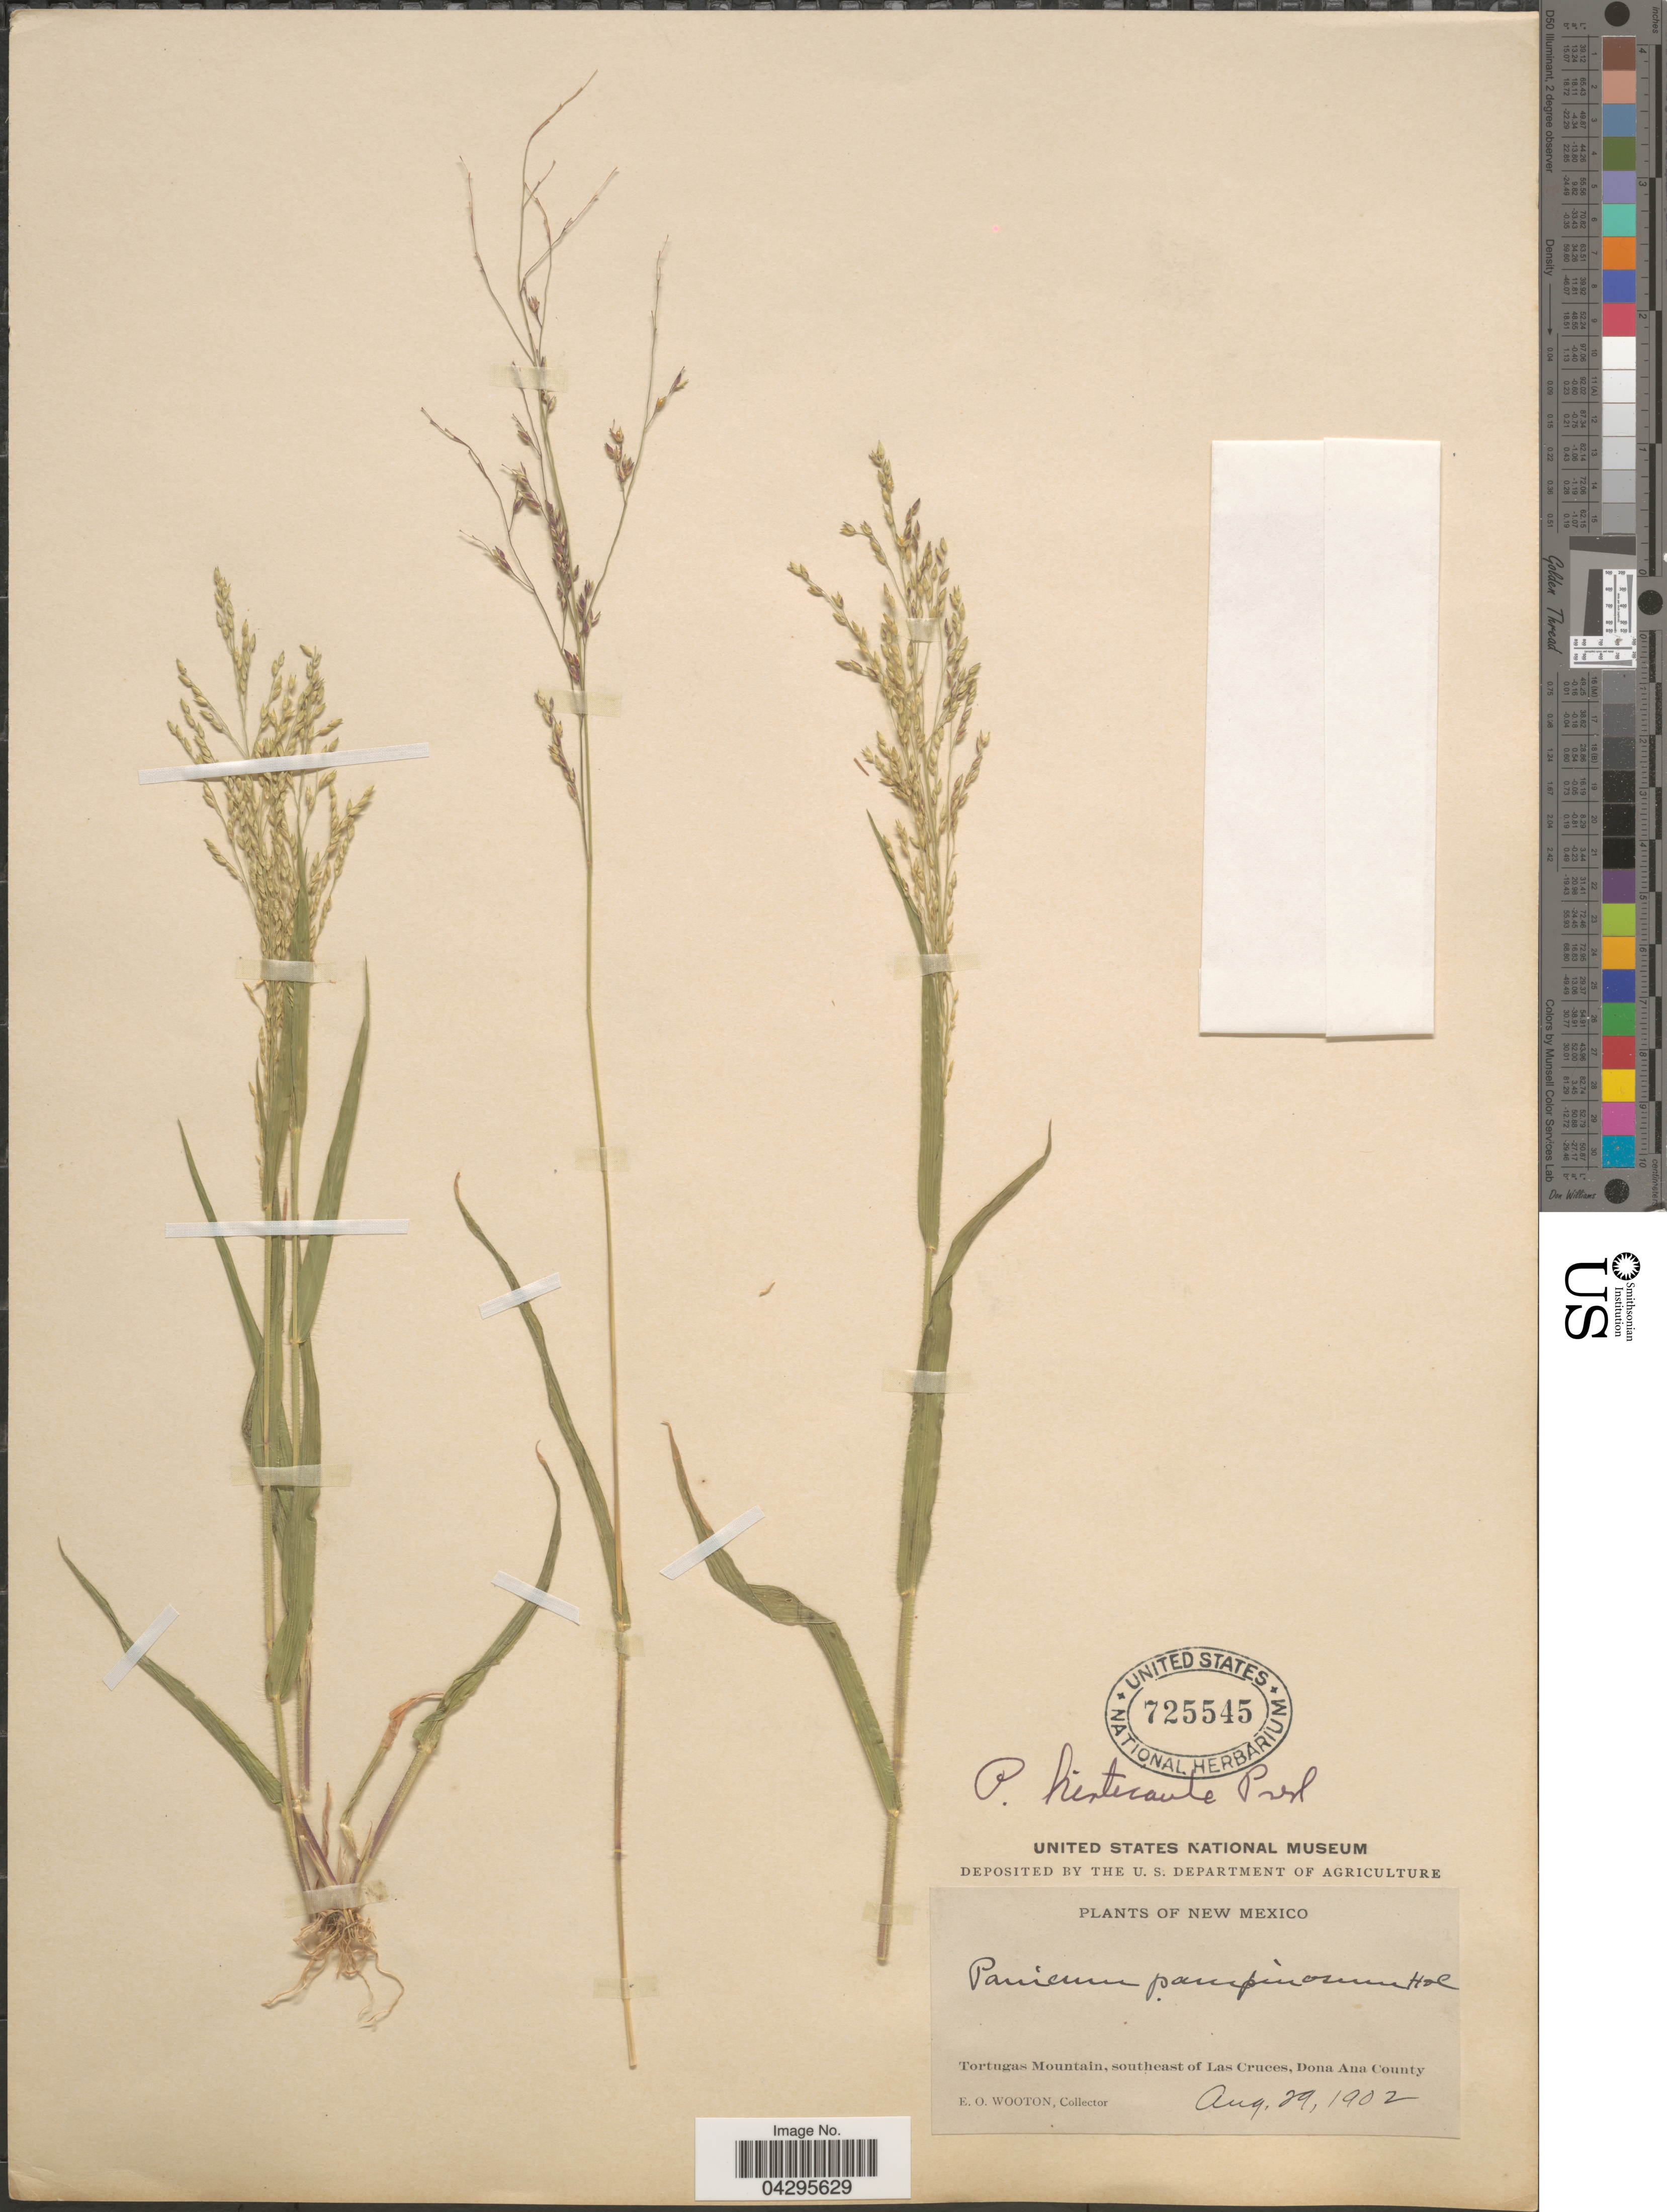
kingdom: Plantae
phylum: Tracheophyta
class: Liliopsida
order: Poales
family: Poaceae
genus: Panicum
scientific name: Panicum hirticaule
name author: J. Presl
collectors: E. O. Wooton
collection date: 1902-08-29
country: United States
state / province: New Mexico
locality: Tortugas Mountain, southeast of Las Cruces, Dona Ana County.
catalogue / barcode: US 725545